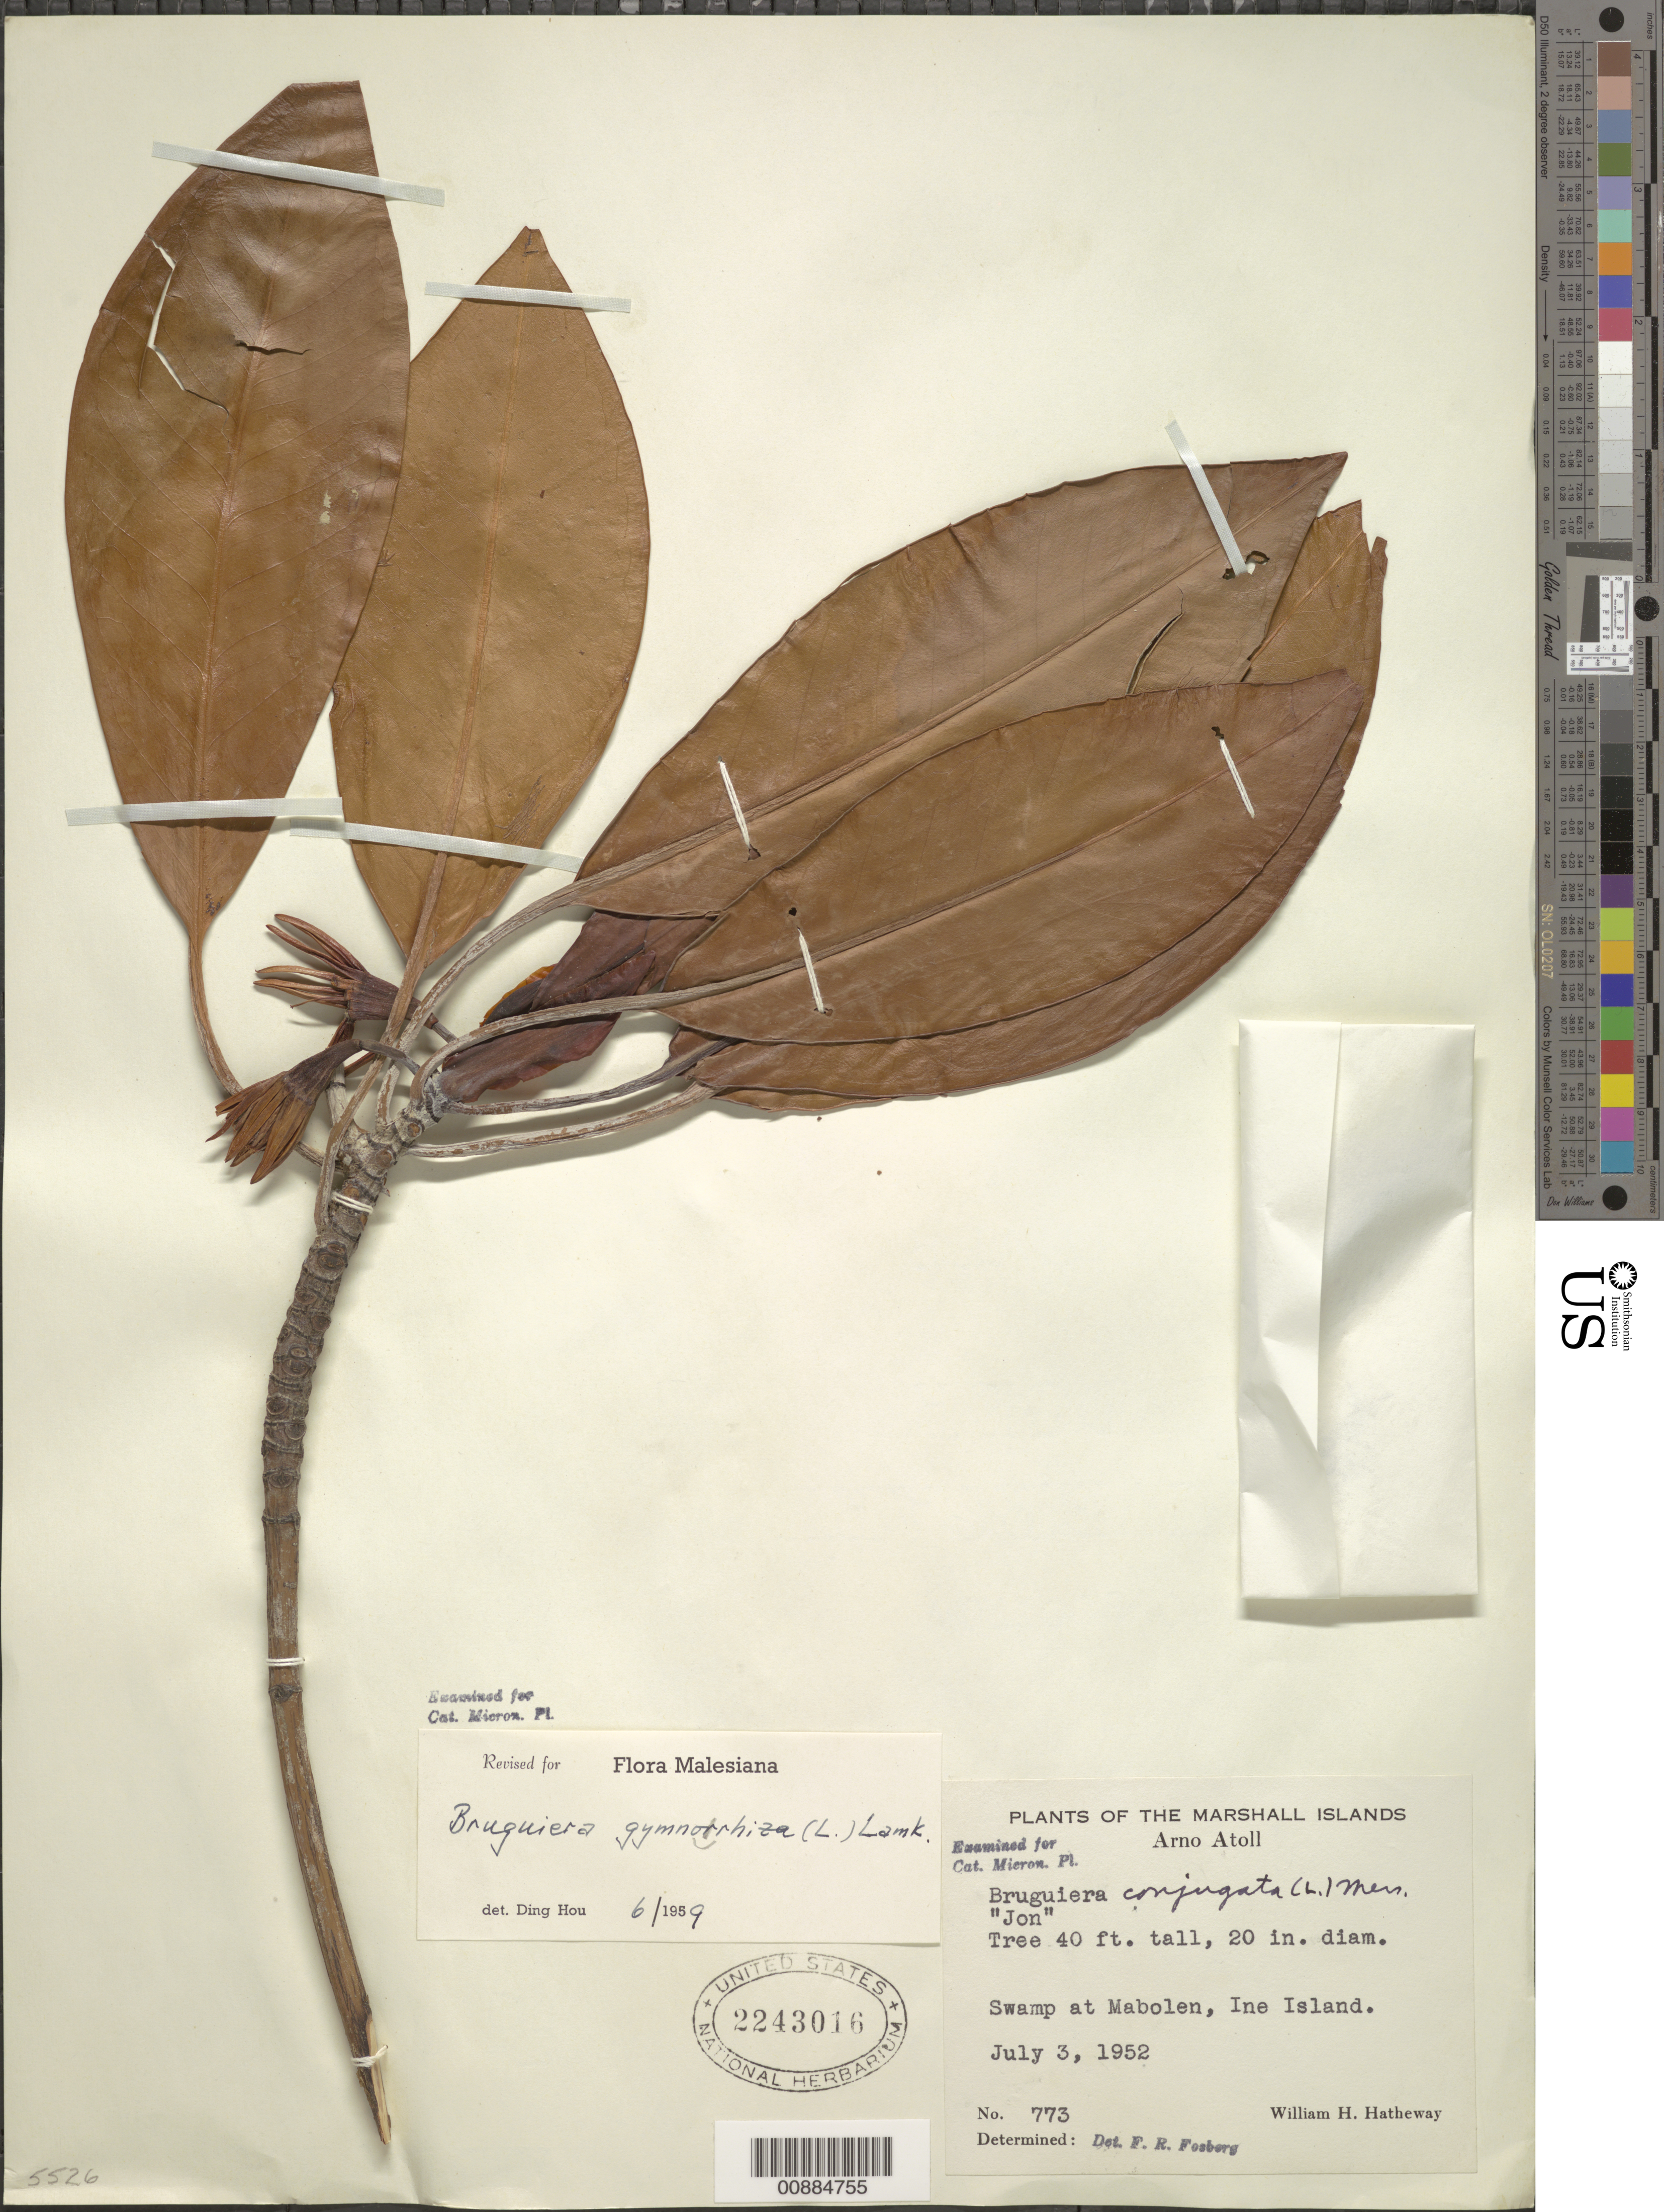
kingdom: Plantae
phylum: Tracheophyta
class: Magnoliopsida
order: Malpighiales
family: Rhizophoraceae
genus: Bruguiera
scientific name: Bruguiera gymnorhiza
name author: (L.) Savigny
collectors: W. H. Hatheway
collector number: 773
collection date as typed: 03 Jul 1952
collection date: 1952-07-03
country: Marshall Islands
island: Arno Atoll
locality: Swamp at Mabolen.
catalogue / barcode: US 2243016